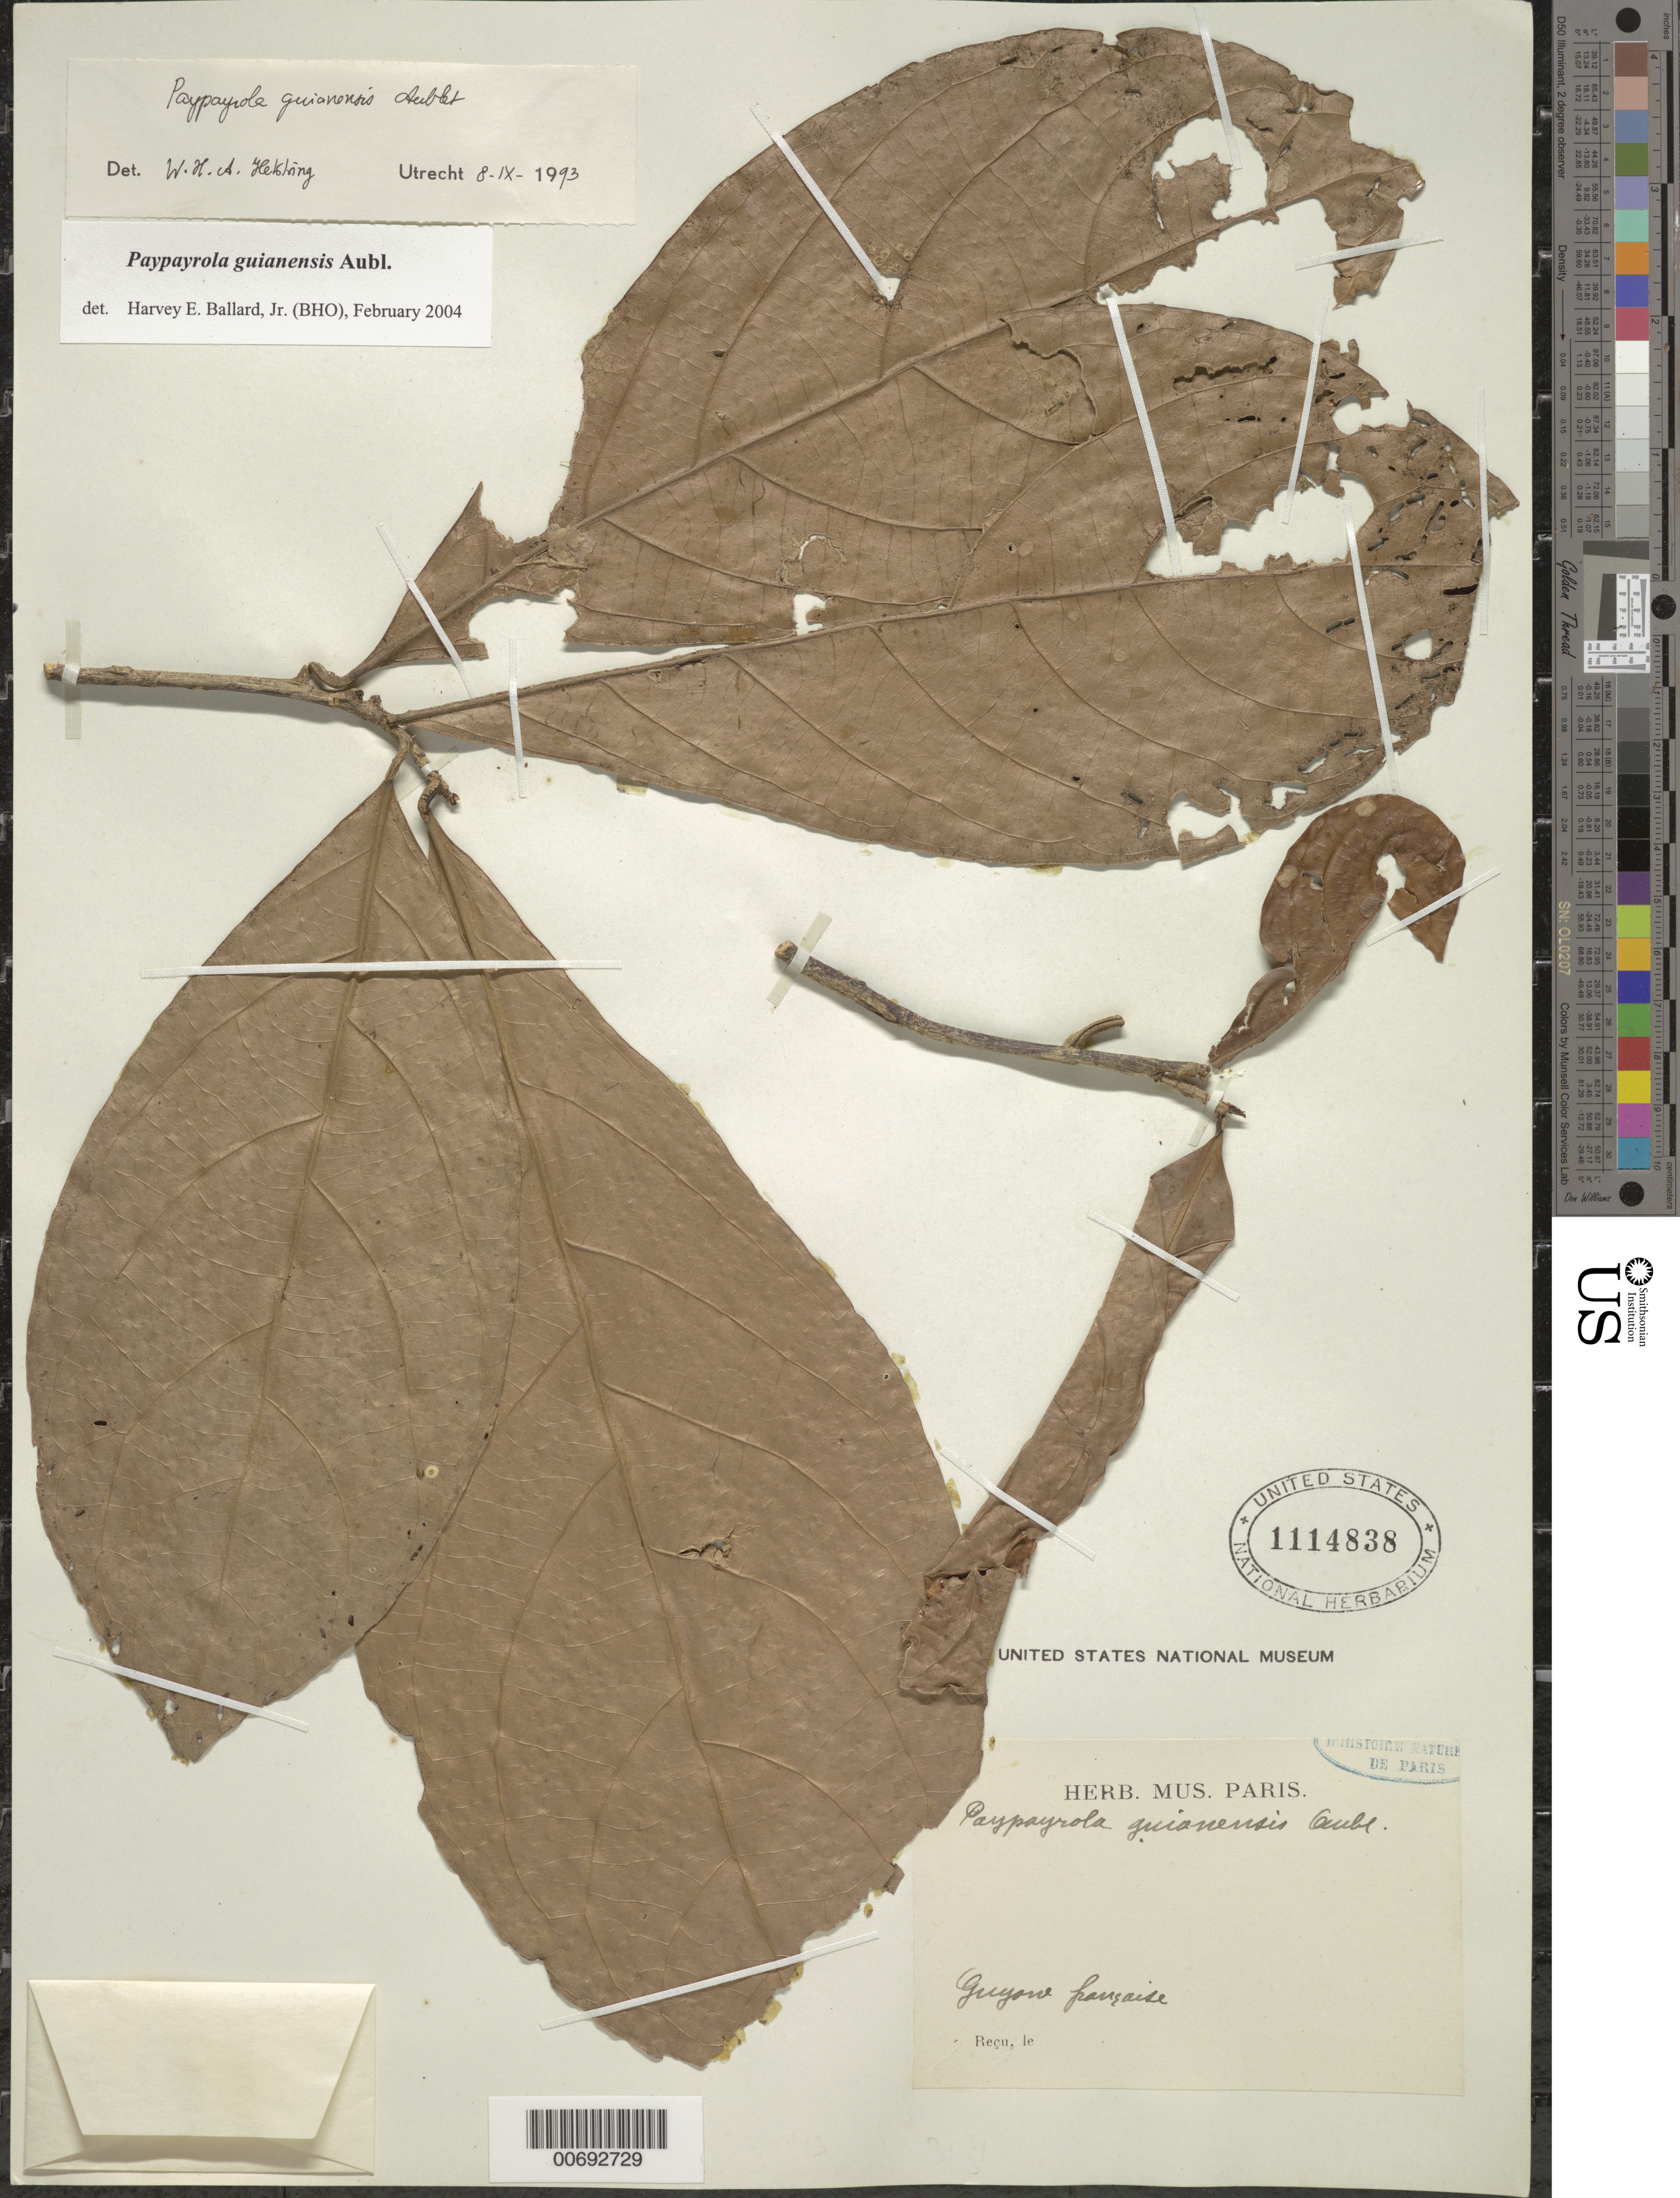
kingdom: Plantae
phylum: Tracheophyta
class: Magnoliopsida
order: Malpighiales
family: Violaceae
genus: Paypayrola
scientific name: Paypayrola guianensis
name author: Aubl.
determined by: Ballard, Harvey E.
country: French Guiana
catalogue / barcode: US 1114838